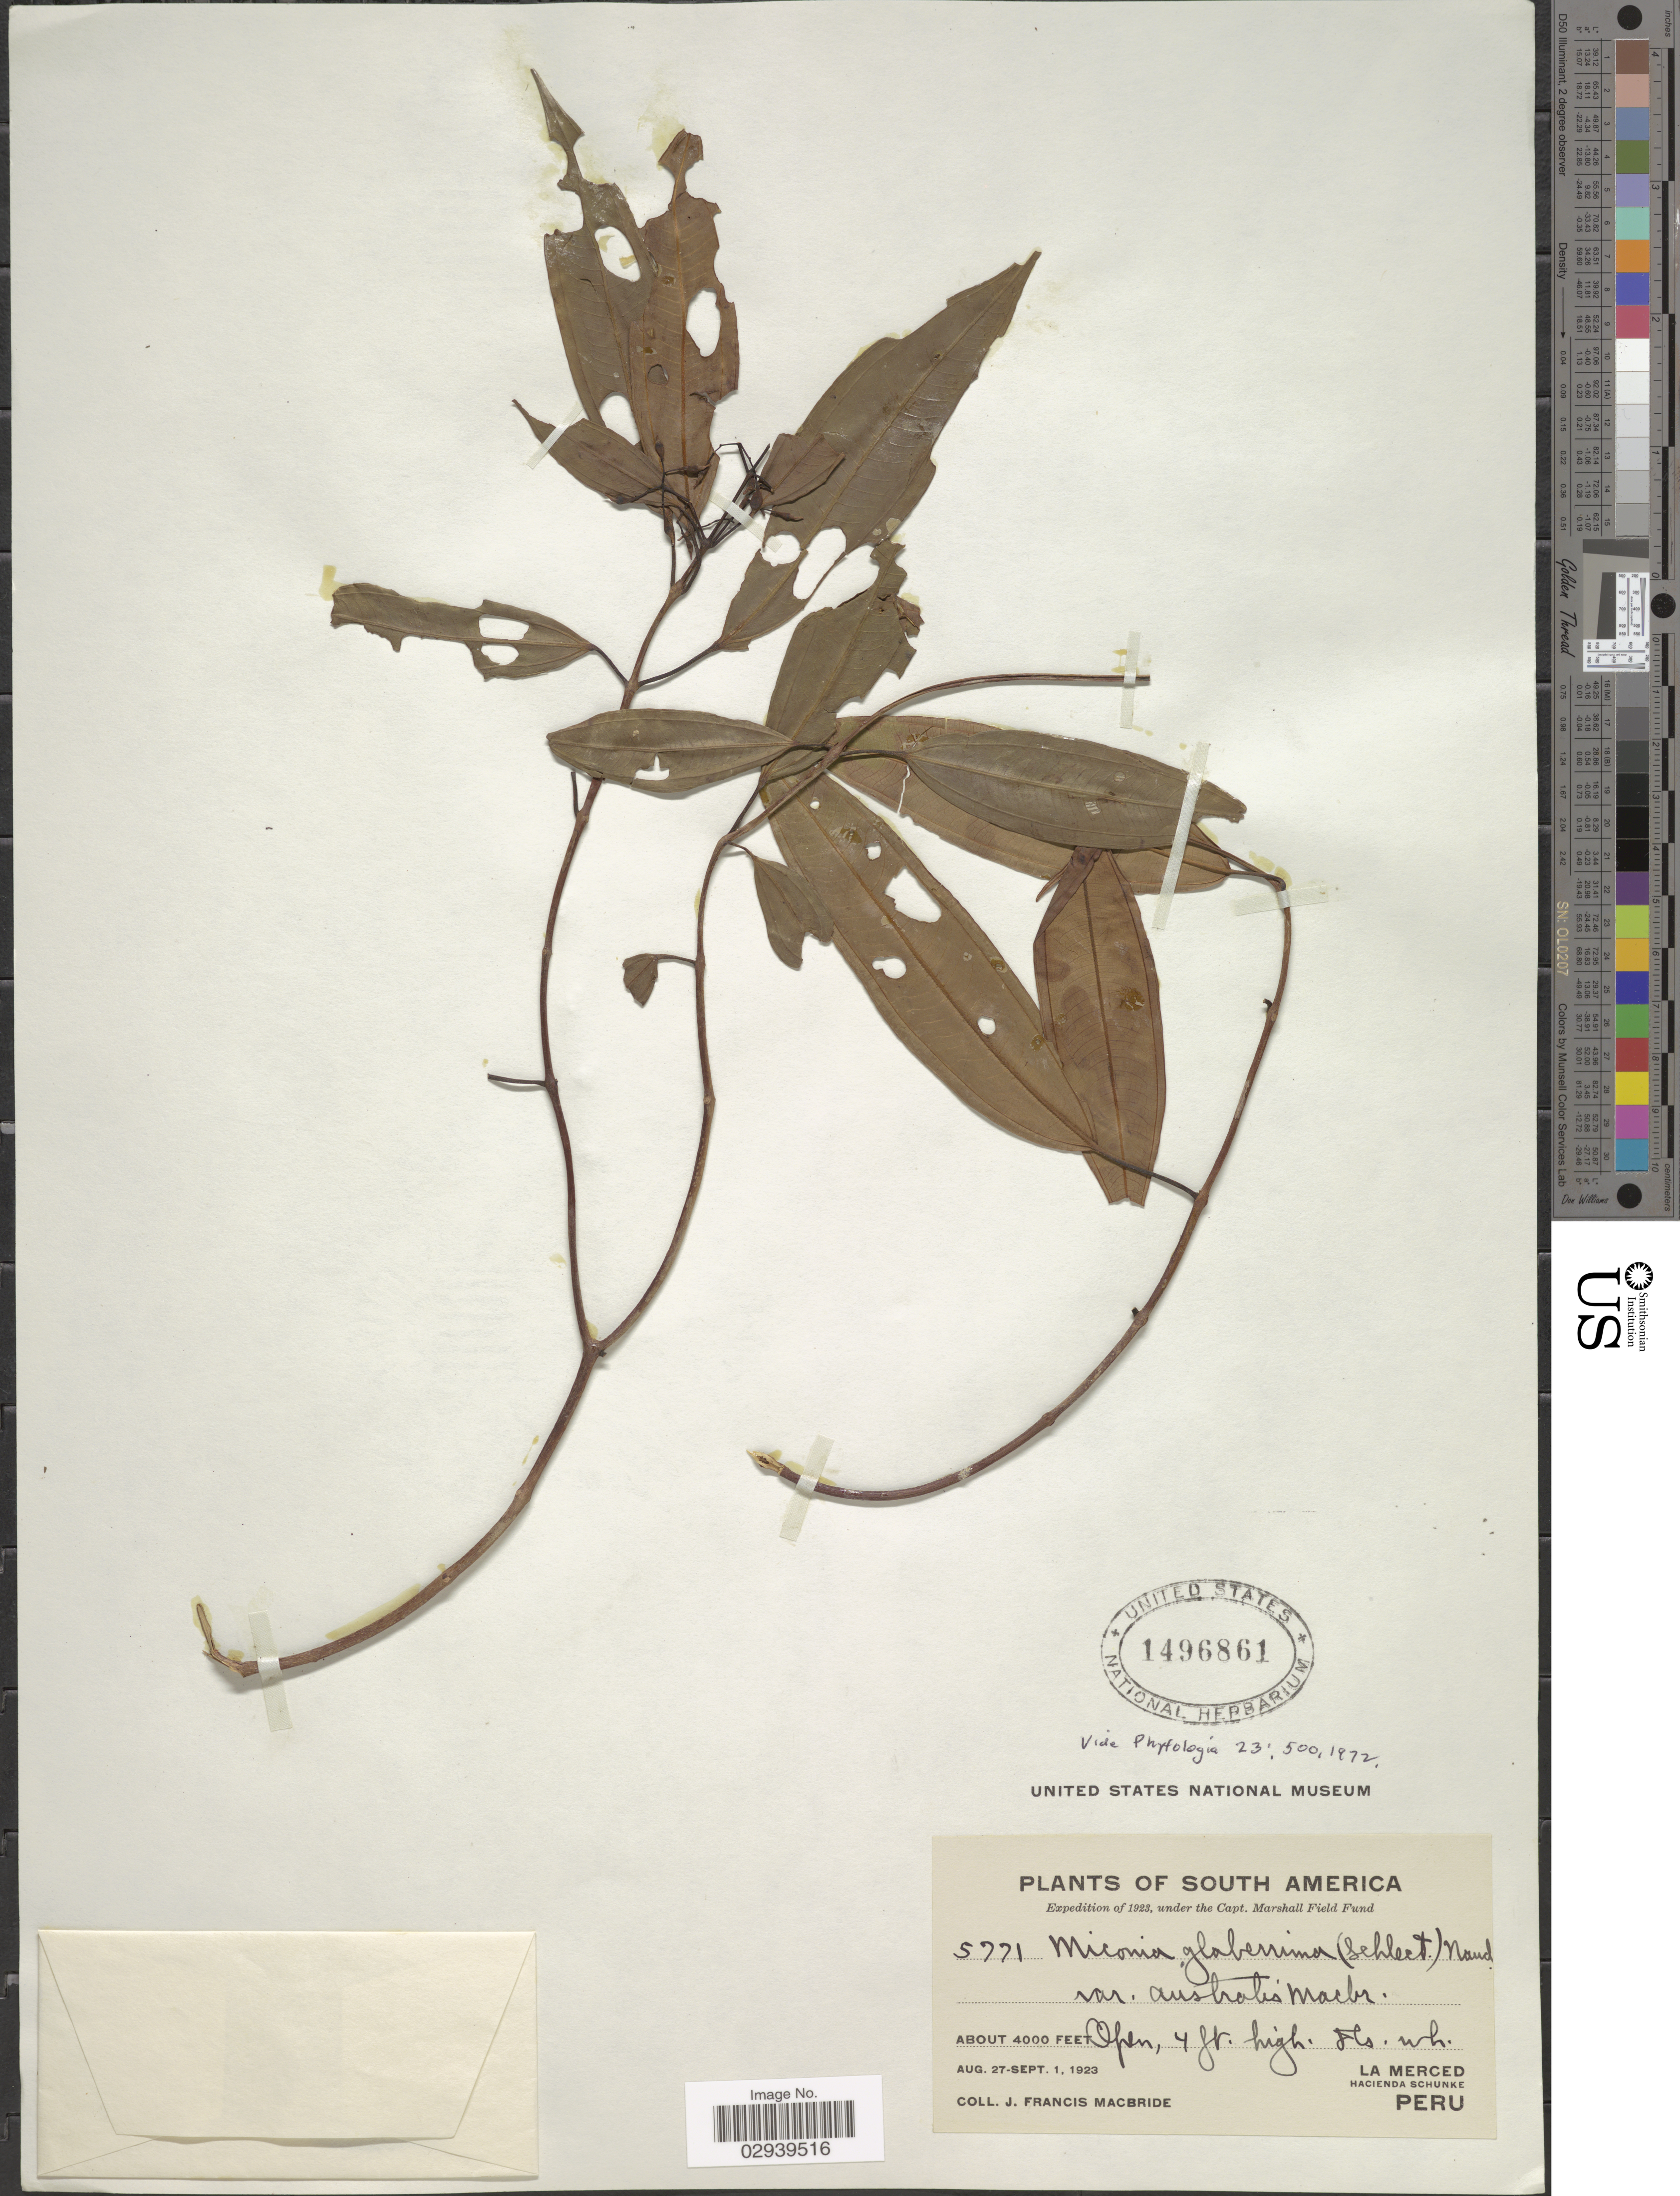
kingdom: Plantae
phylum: Tracheophyta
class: Magnoliopsida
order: Myrtales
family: Melastomataceae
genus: Miconia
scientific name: Miconia glaberrima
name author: (Schltdl.) Naudin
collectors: J. F. Macbride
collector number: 5771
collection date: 1923-08-27/1923-09-01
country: Peru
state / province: Junín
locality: La Merced, Hacienda Schunke.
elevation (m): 1219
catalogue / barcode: US 1496861